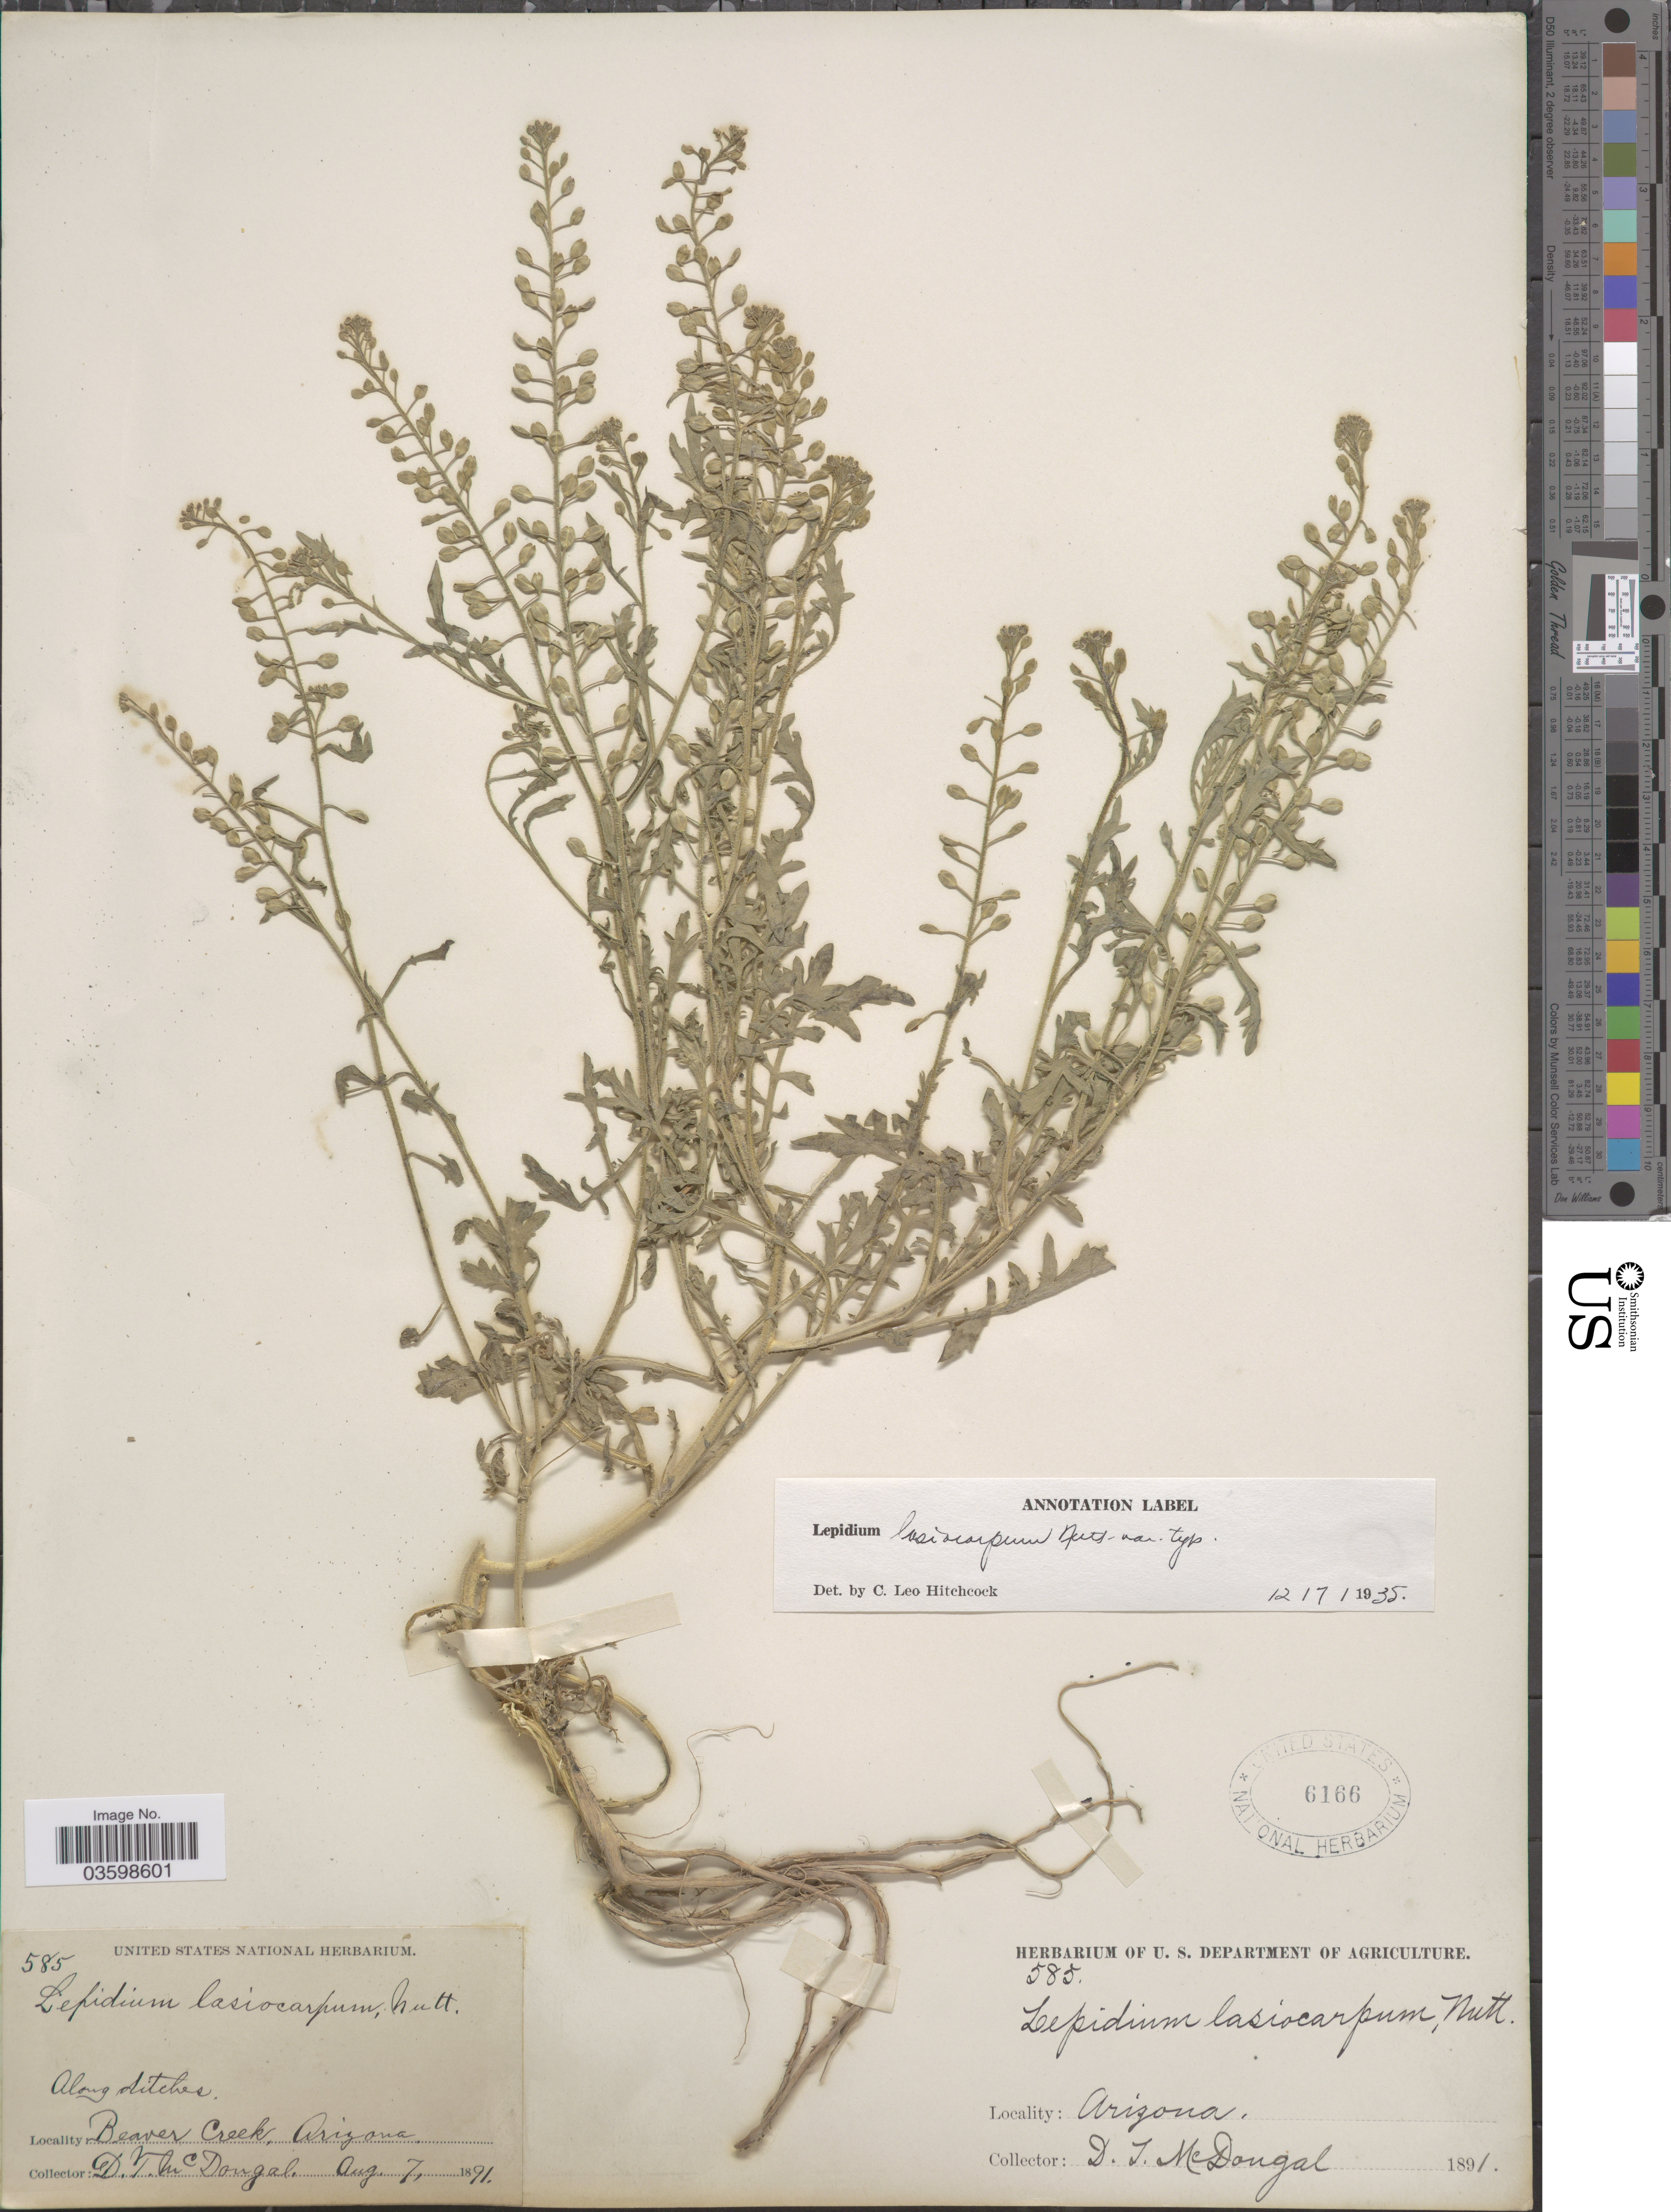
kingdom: Plantae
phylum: Tracheophyta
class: Magnoliopsida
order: Brassicales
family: Brassicaceae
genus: Lepidium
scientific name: Lepidium lasiocarpum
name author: Nutt.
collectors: D. McDougal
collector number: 585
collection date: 1891-08-07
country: United States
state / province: Arizona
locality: Along ditches. Beaver Creek.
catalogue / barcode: US 6166